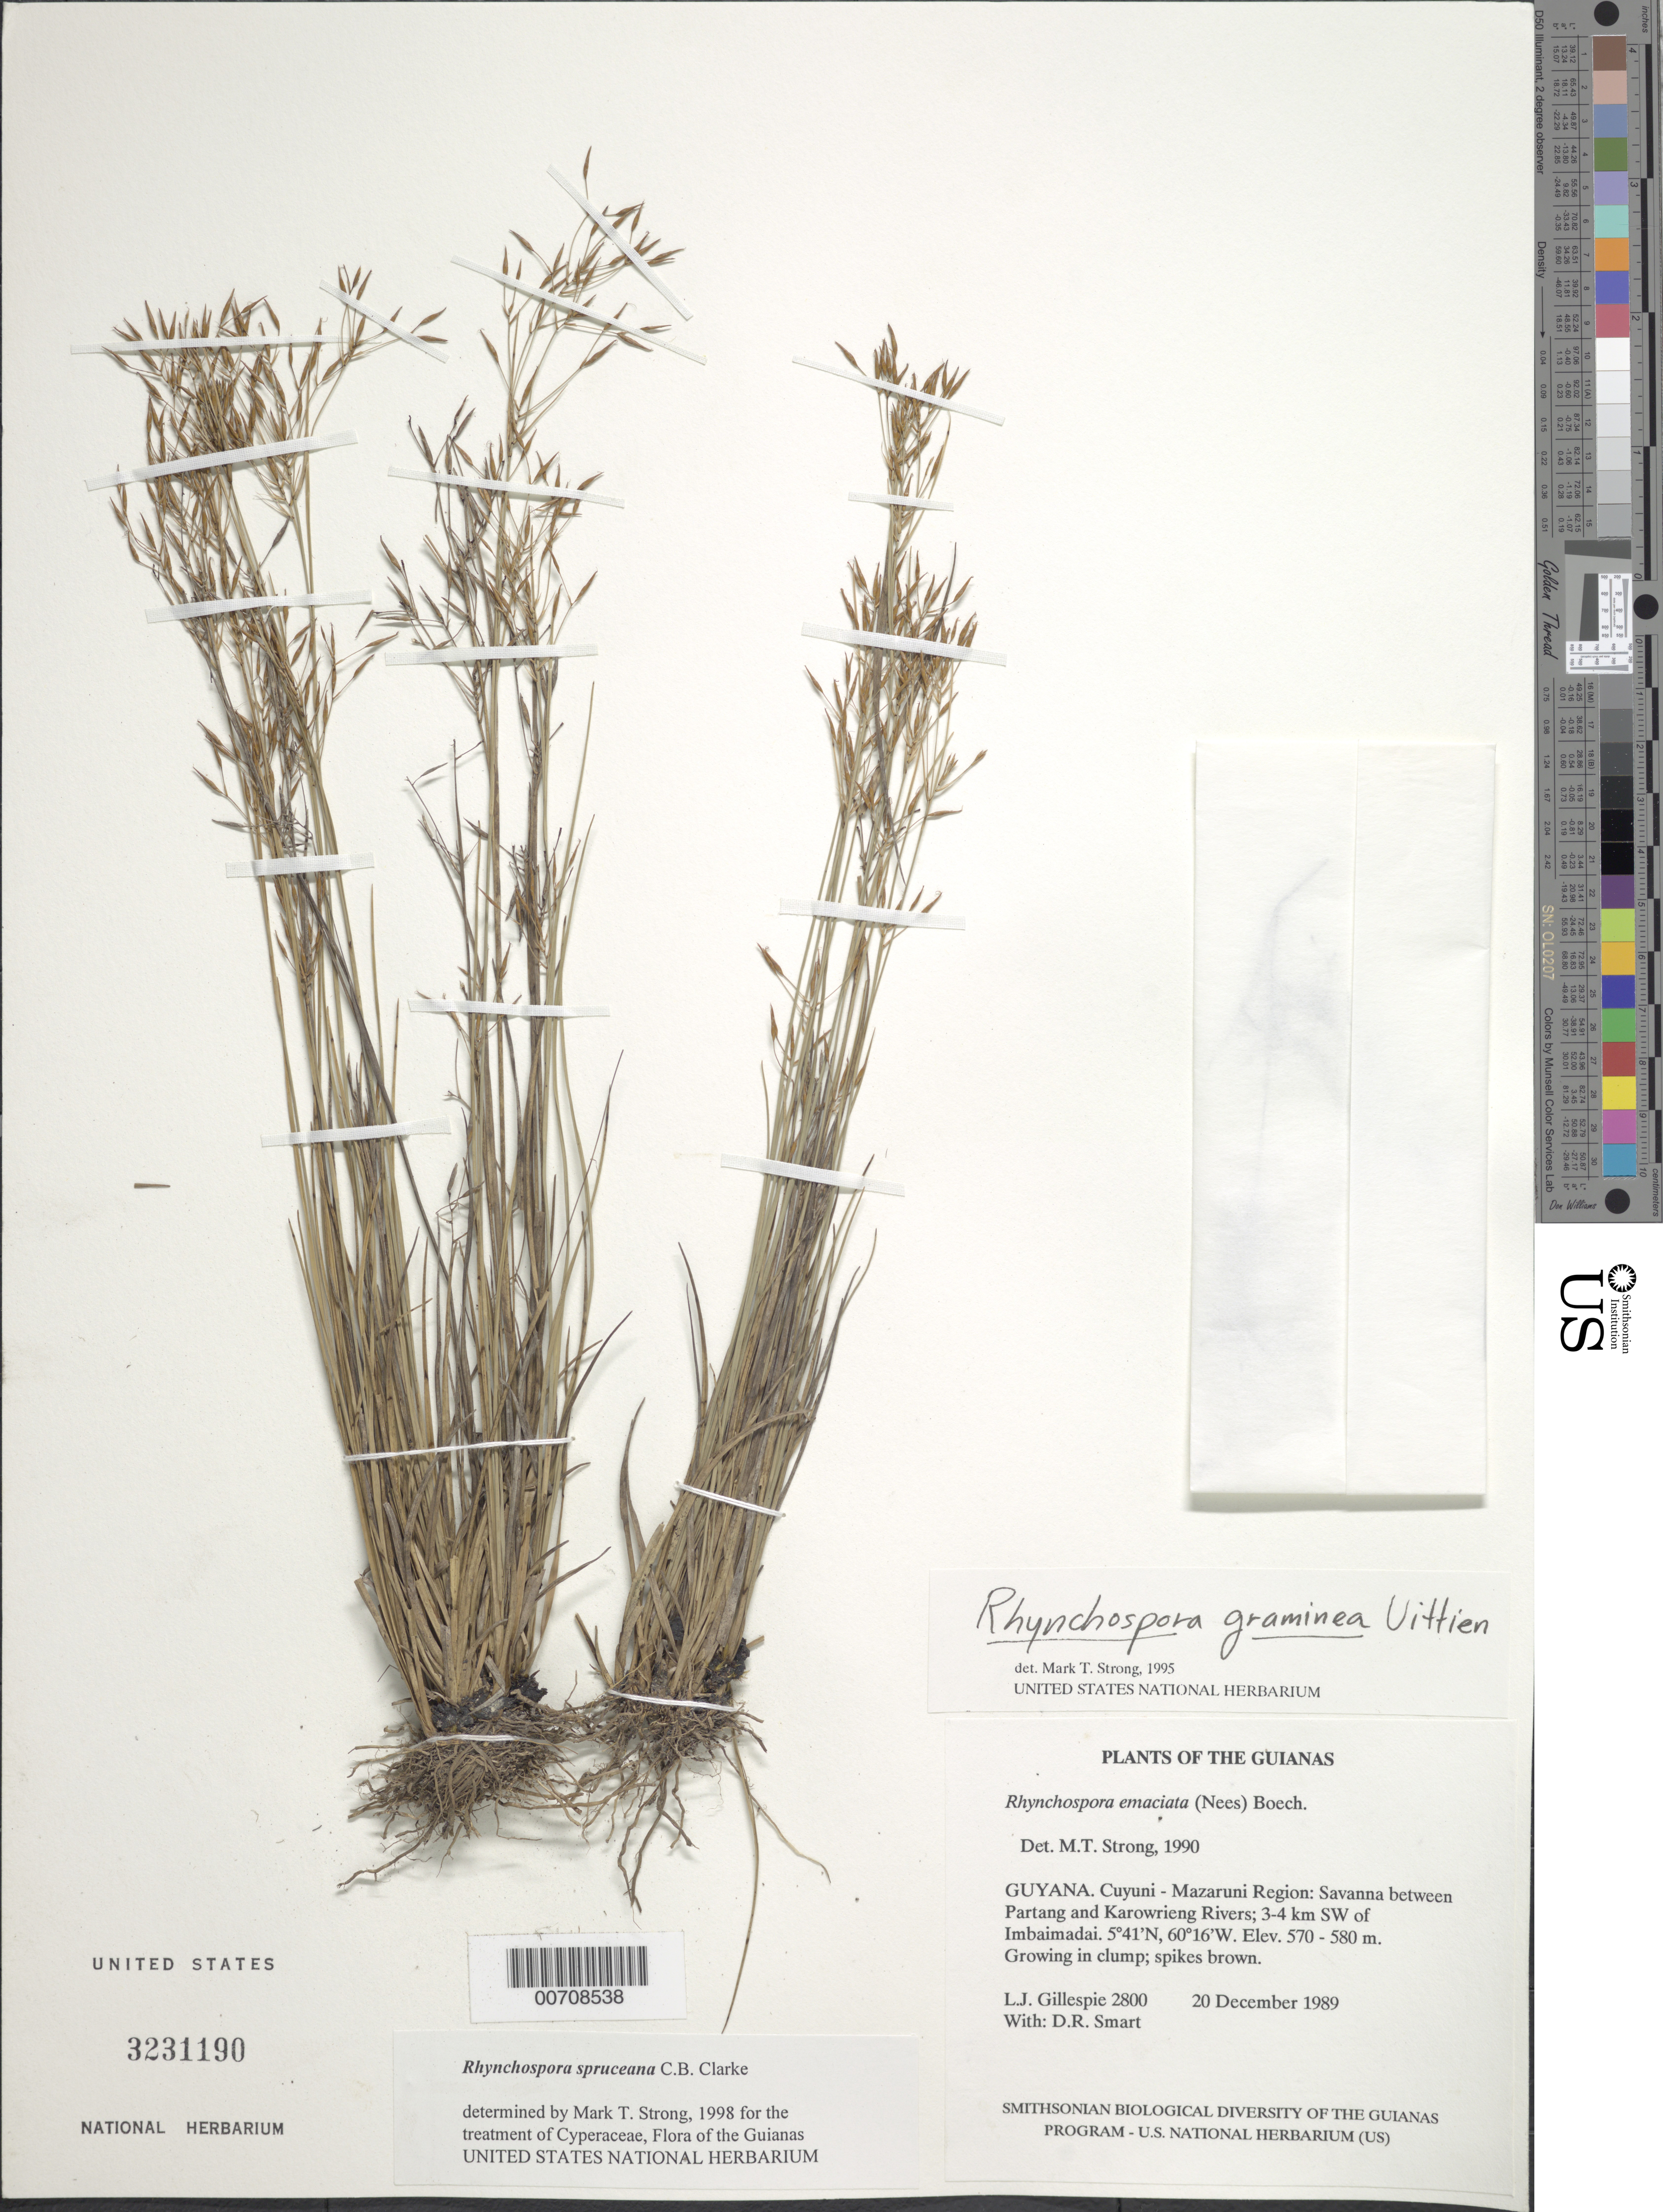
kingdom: Plantae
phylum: Tracheophyta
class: Liliopsida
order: Poales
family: Cyperaceae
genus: Rhynchospora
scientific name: Rhynchospora spruceana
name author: C.B. Clarke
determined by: Strong, M. T., (US), Smithsonian Institution - National Museum of Natural History (UNITED STATES)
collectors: L. J. Gillespie & D. R. Smart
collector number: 2800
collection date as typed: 20 December 1989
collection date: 1989-12-20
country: Guyana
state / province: Cuyuni-Mazaruni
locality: Between Partang and Karowrieng Rivers; 3-4 km SW of Imbaimadai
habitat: Savanna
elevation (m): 570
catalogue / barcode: US 3231190